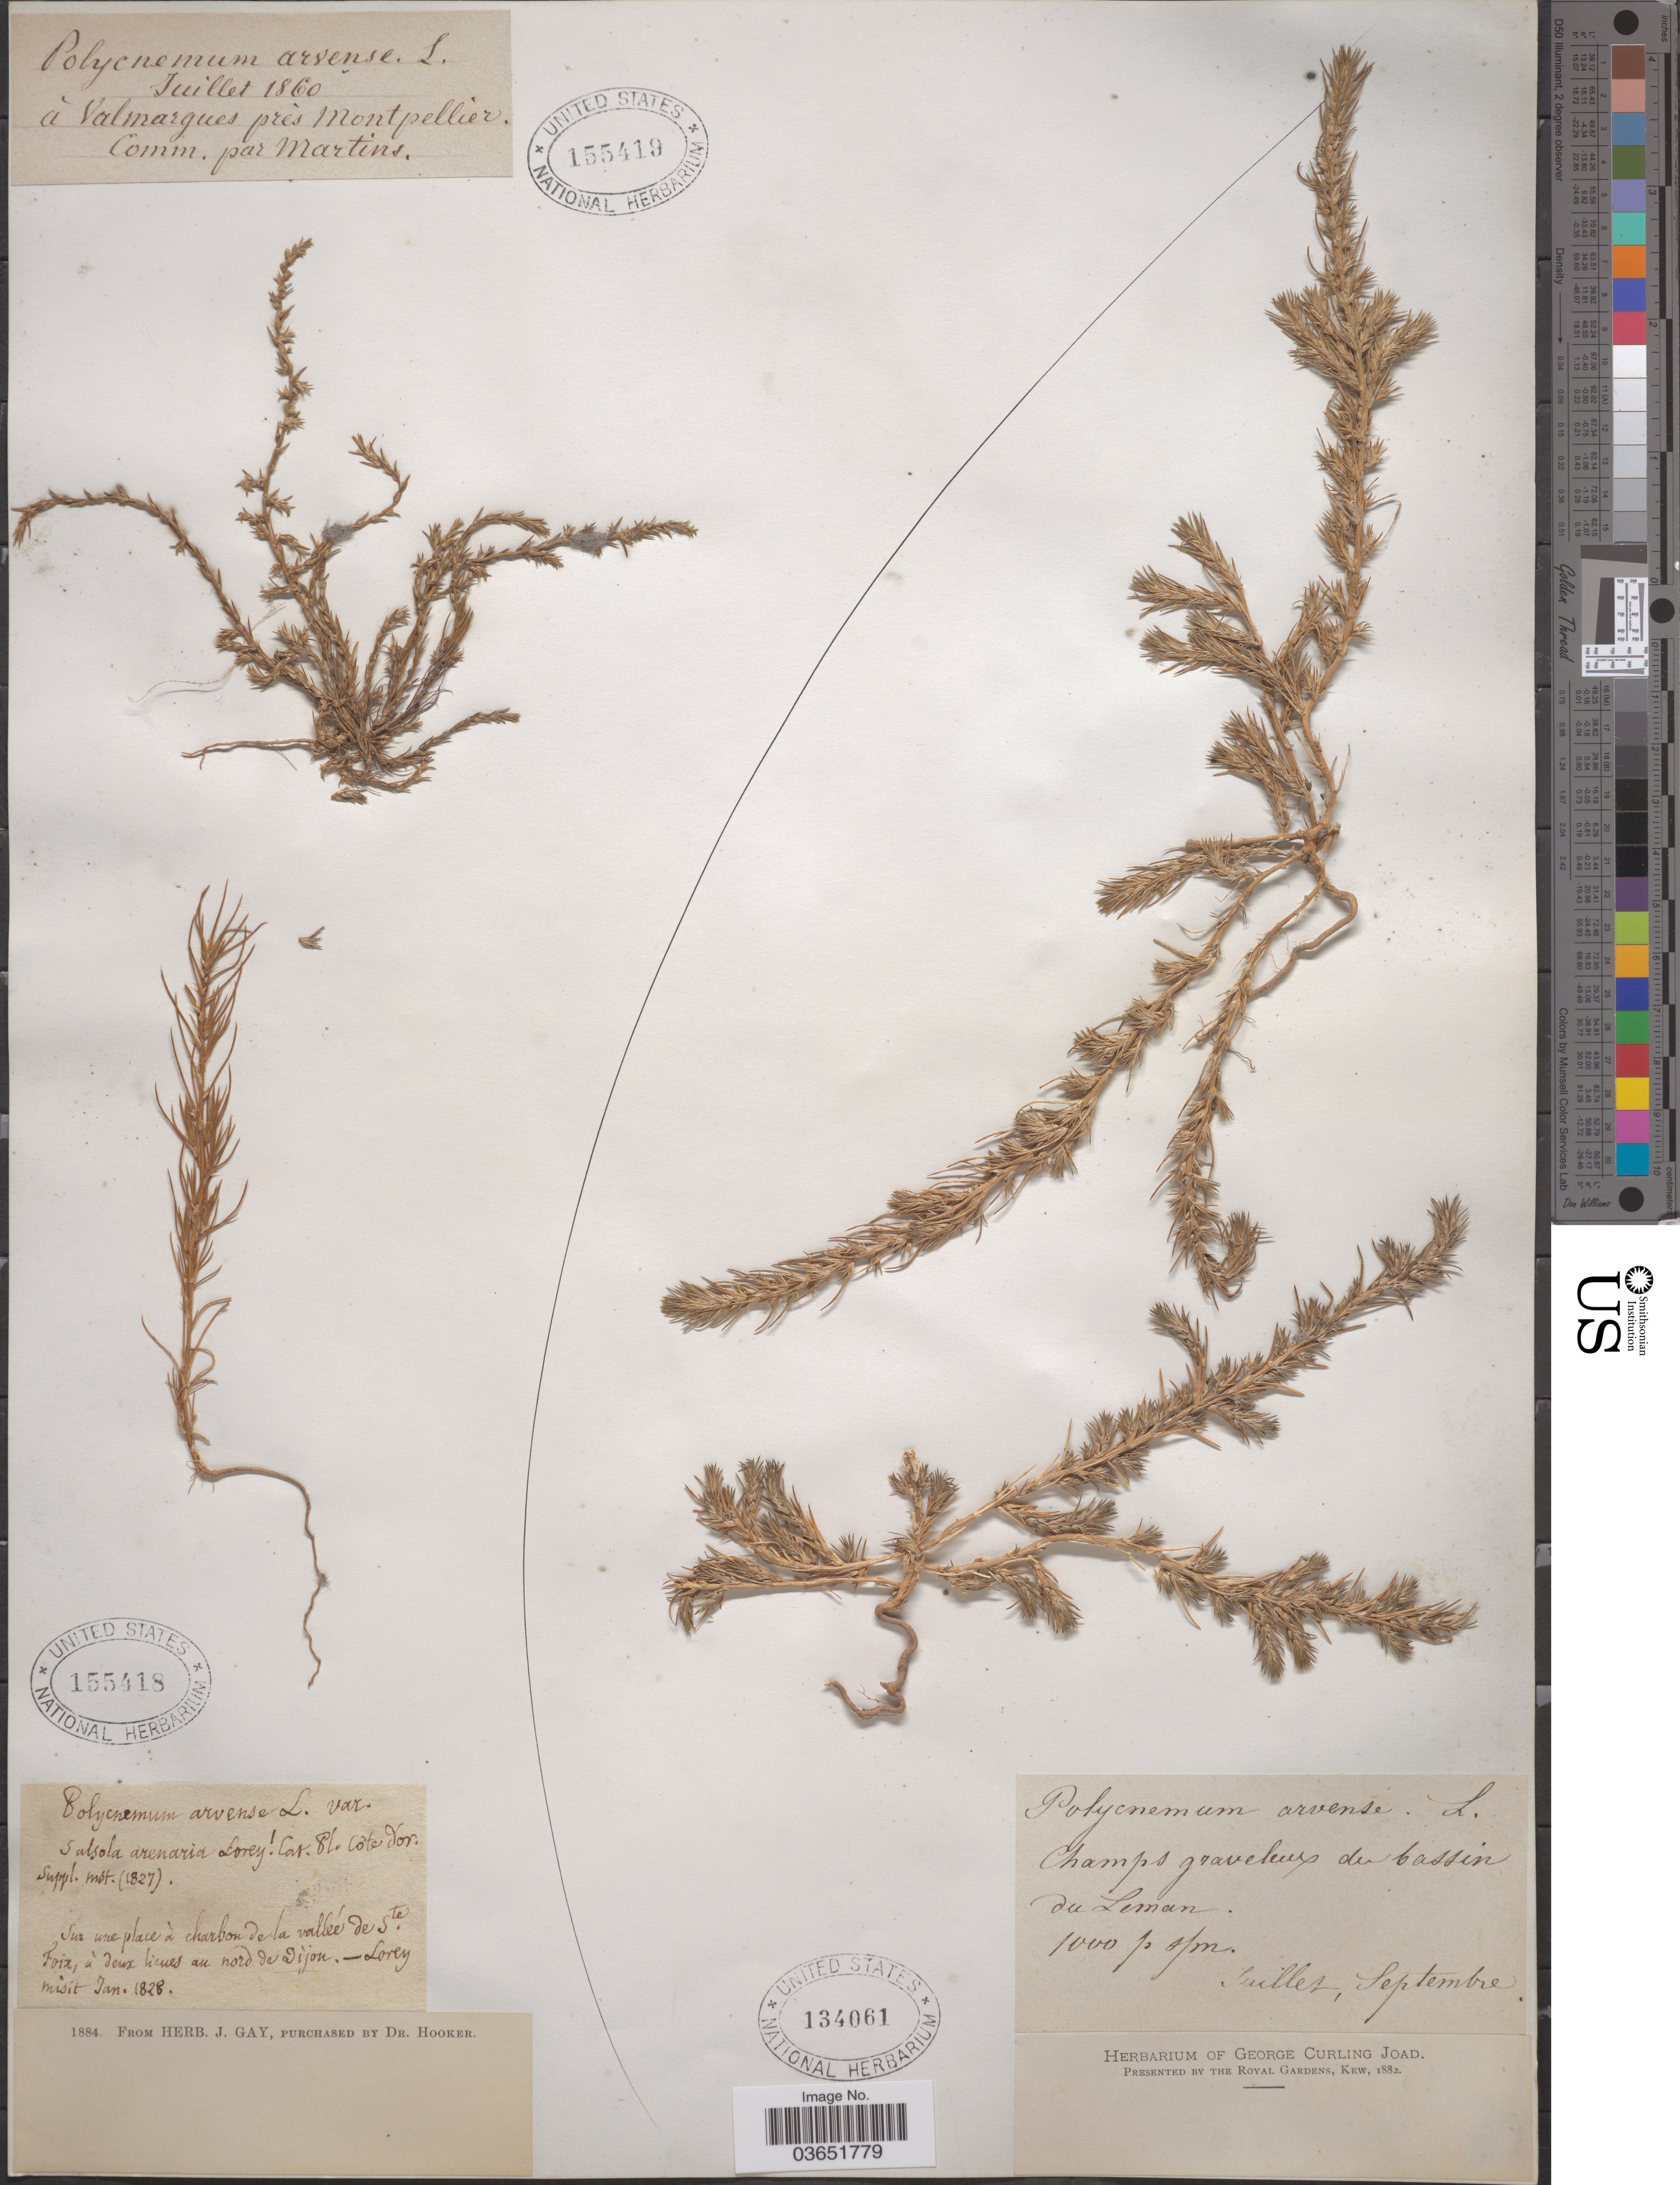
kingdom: Plantae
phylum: Tracheophyta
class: Magnoliopsida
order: Caryophyllales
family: Amaranthaceae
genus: Polycnemum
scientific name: Polycnemum arvense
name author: L.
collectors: ex herb. J. Gay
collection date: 1884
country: France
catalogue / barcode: US 155418-2